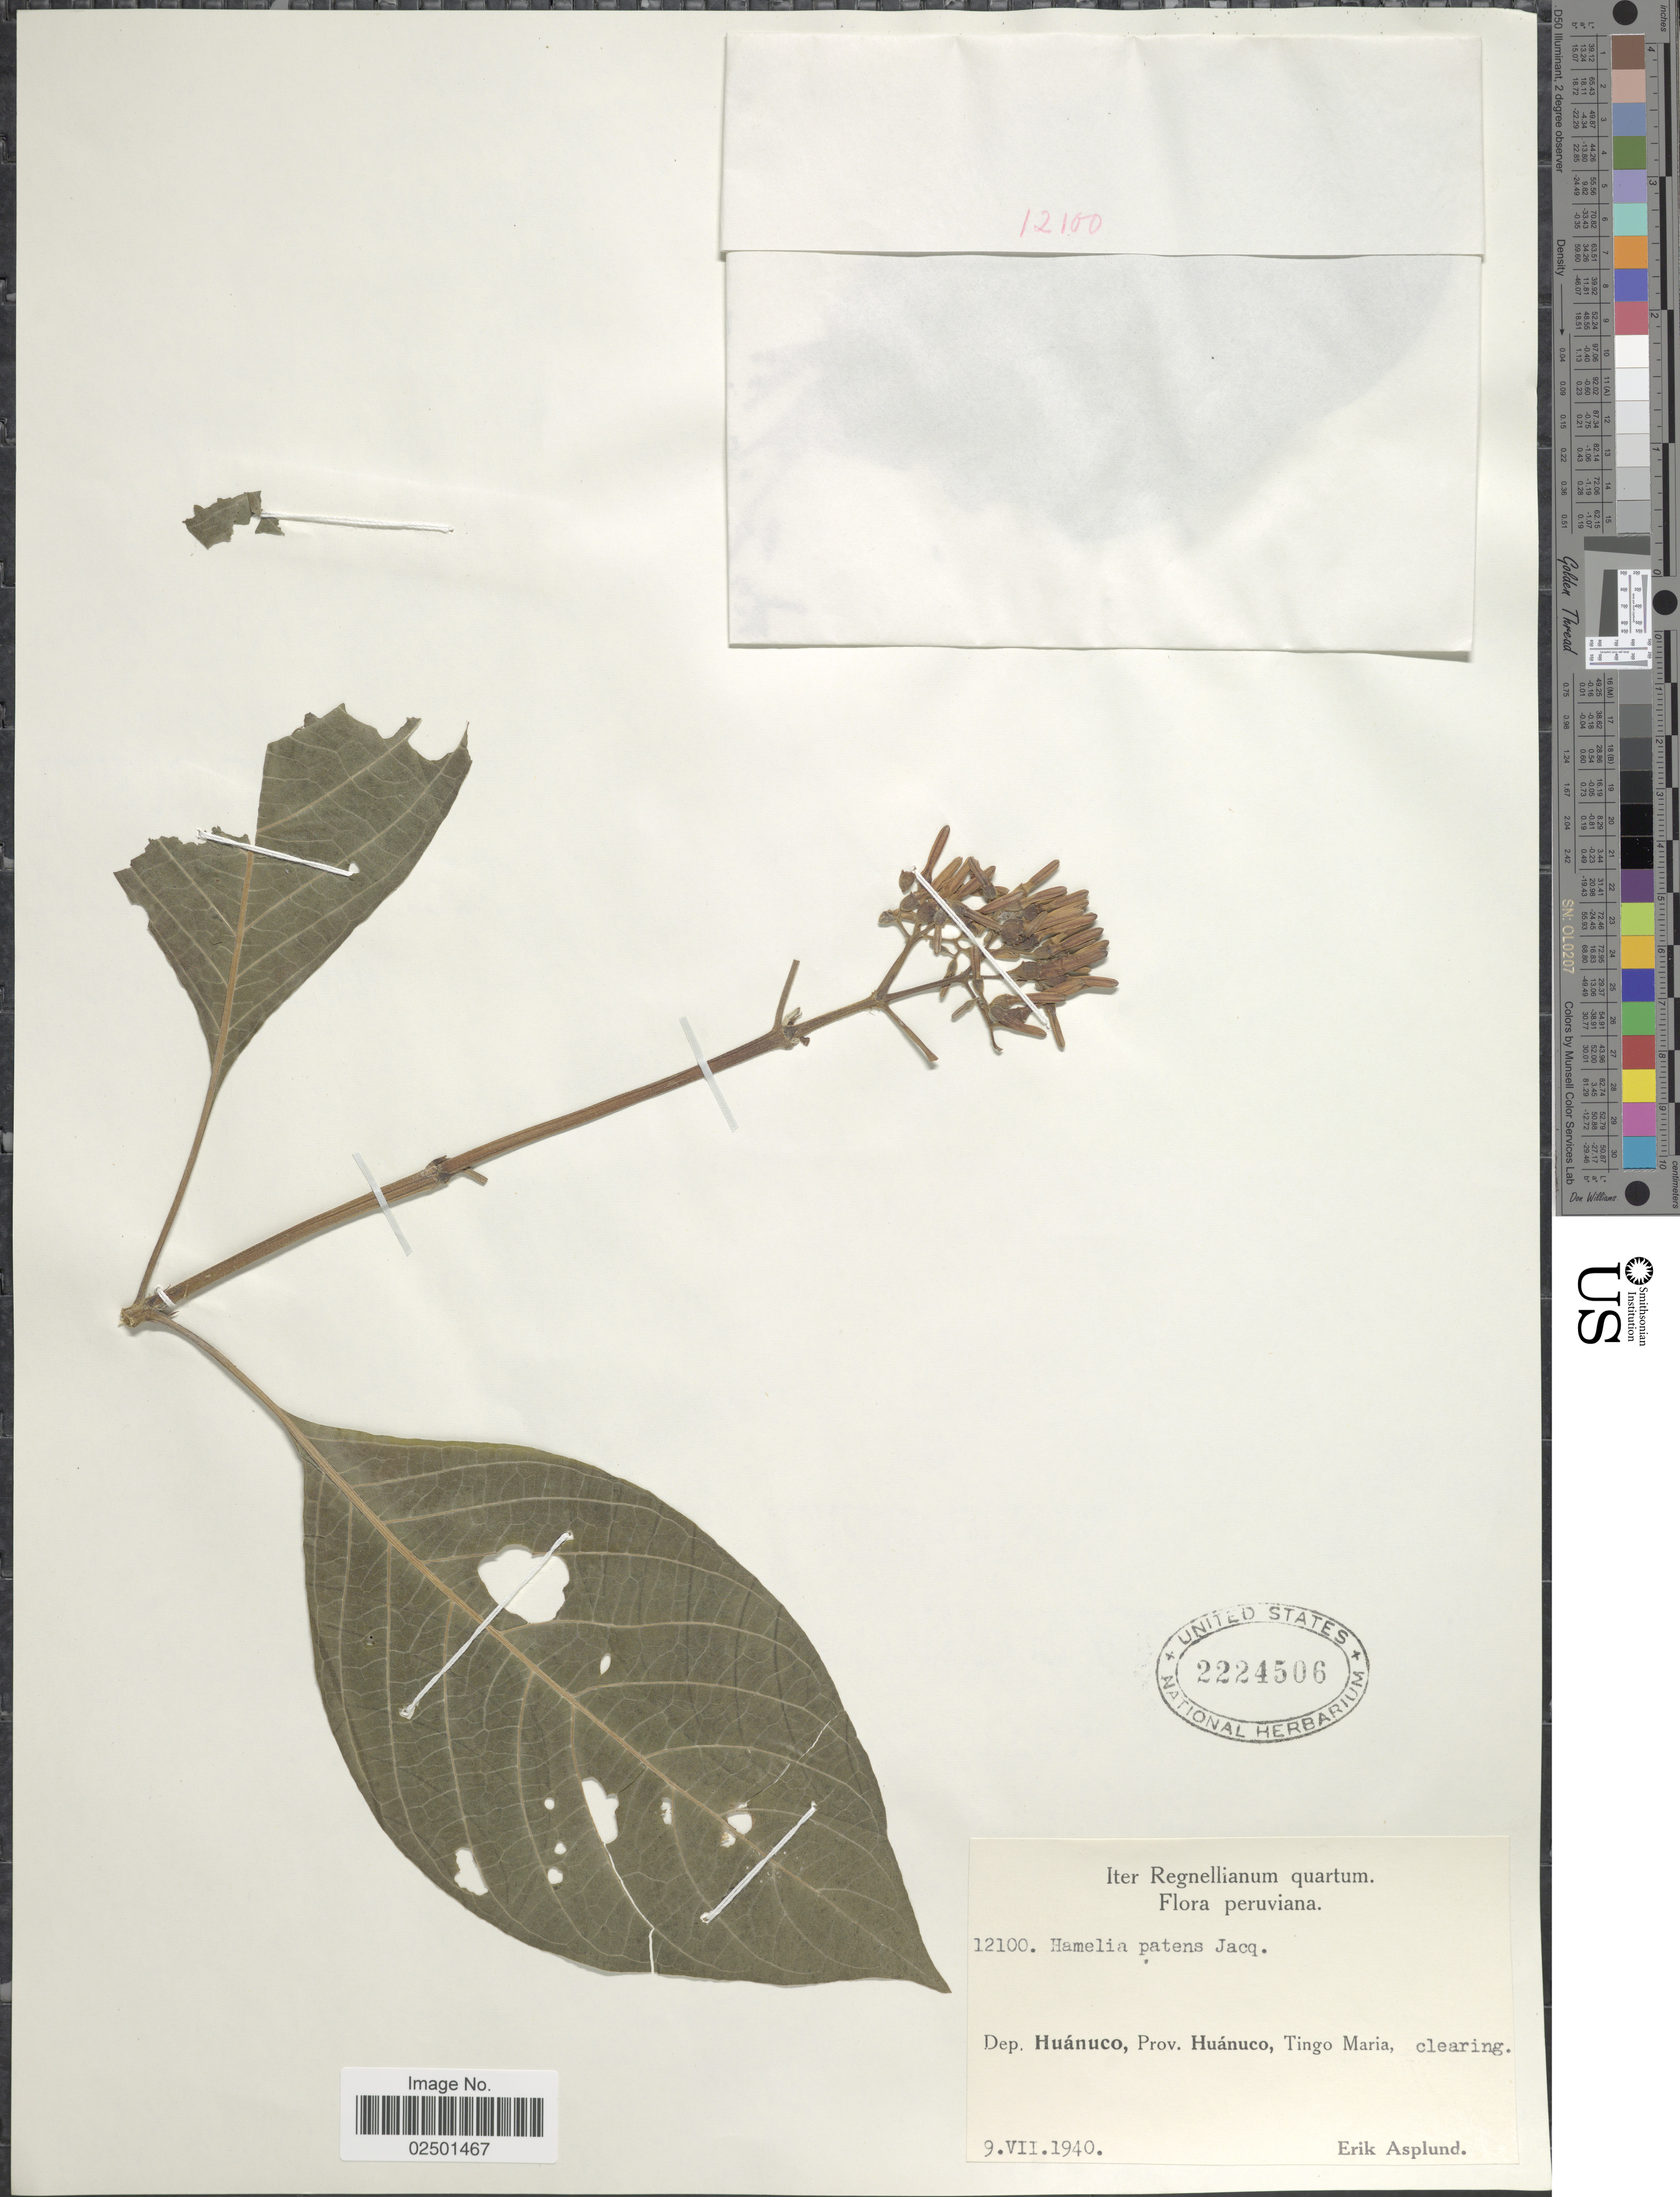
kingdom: Plantae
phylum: Tracheophyta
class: Magnoliopsida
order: Gentianales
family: Rubiaceae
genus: Hamelia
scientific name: Hamelia patens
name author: Jacq.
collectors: E. Asplund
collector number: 12100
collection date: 1940-07-09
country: Peru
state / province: Huánuco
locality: Peruviana. Dep. Huánuco, Prov. Huánuco, Tingo Maria.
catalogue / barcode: US 2224506